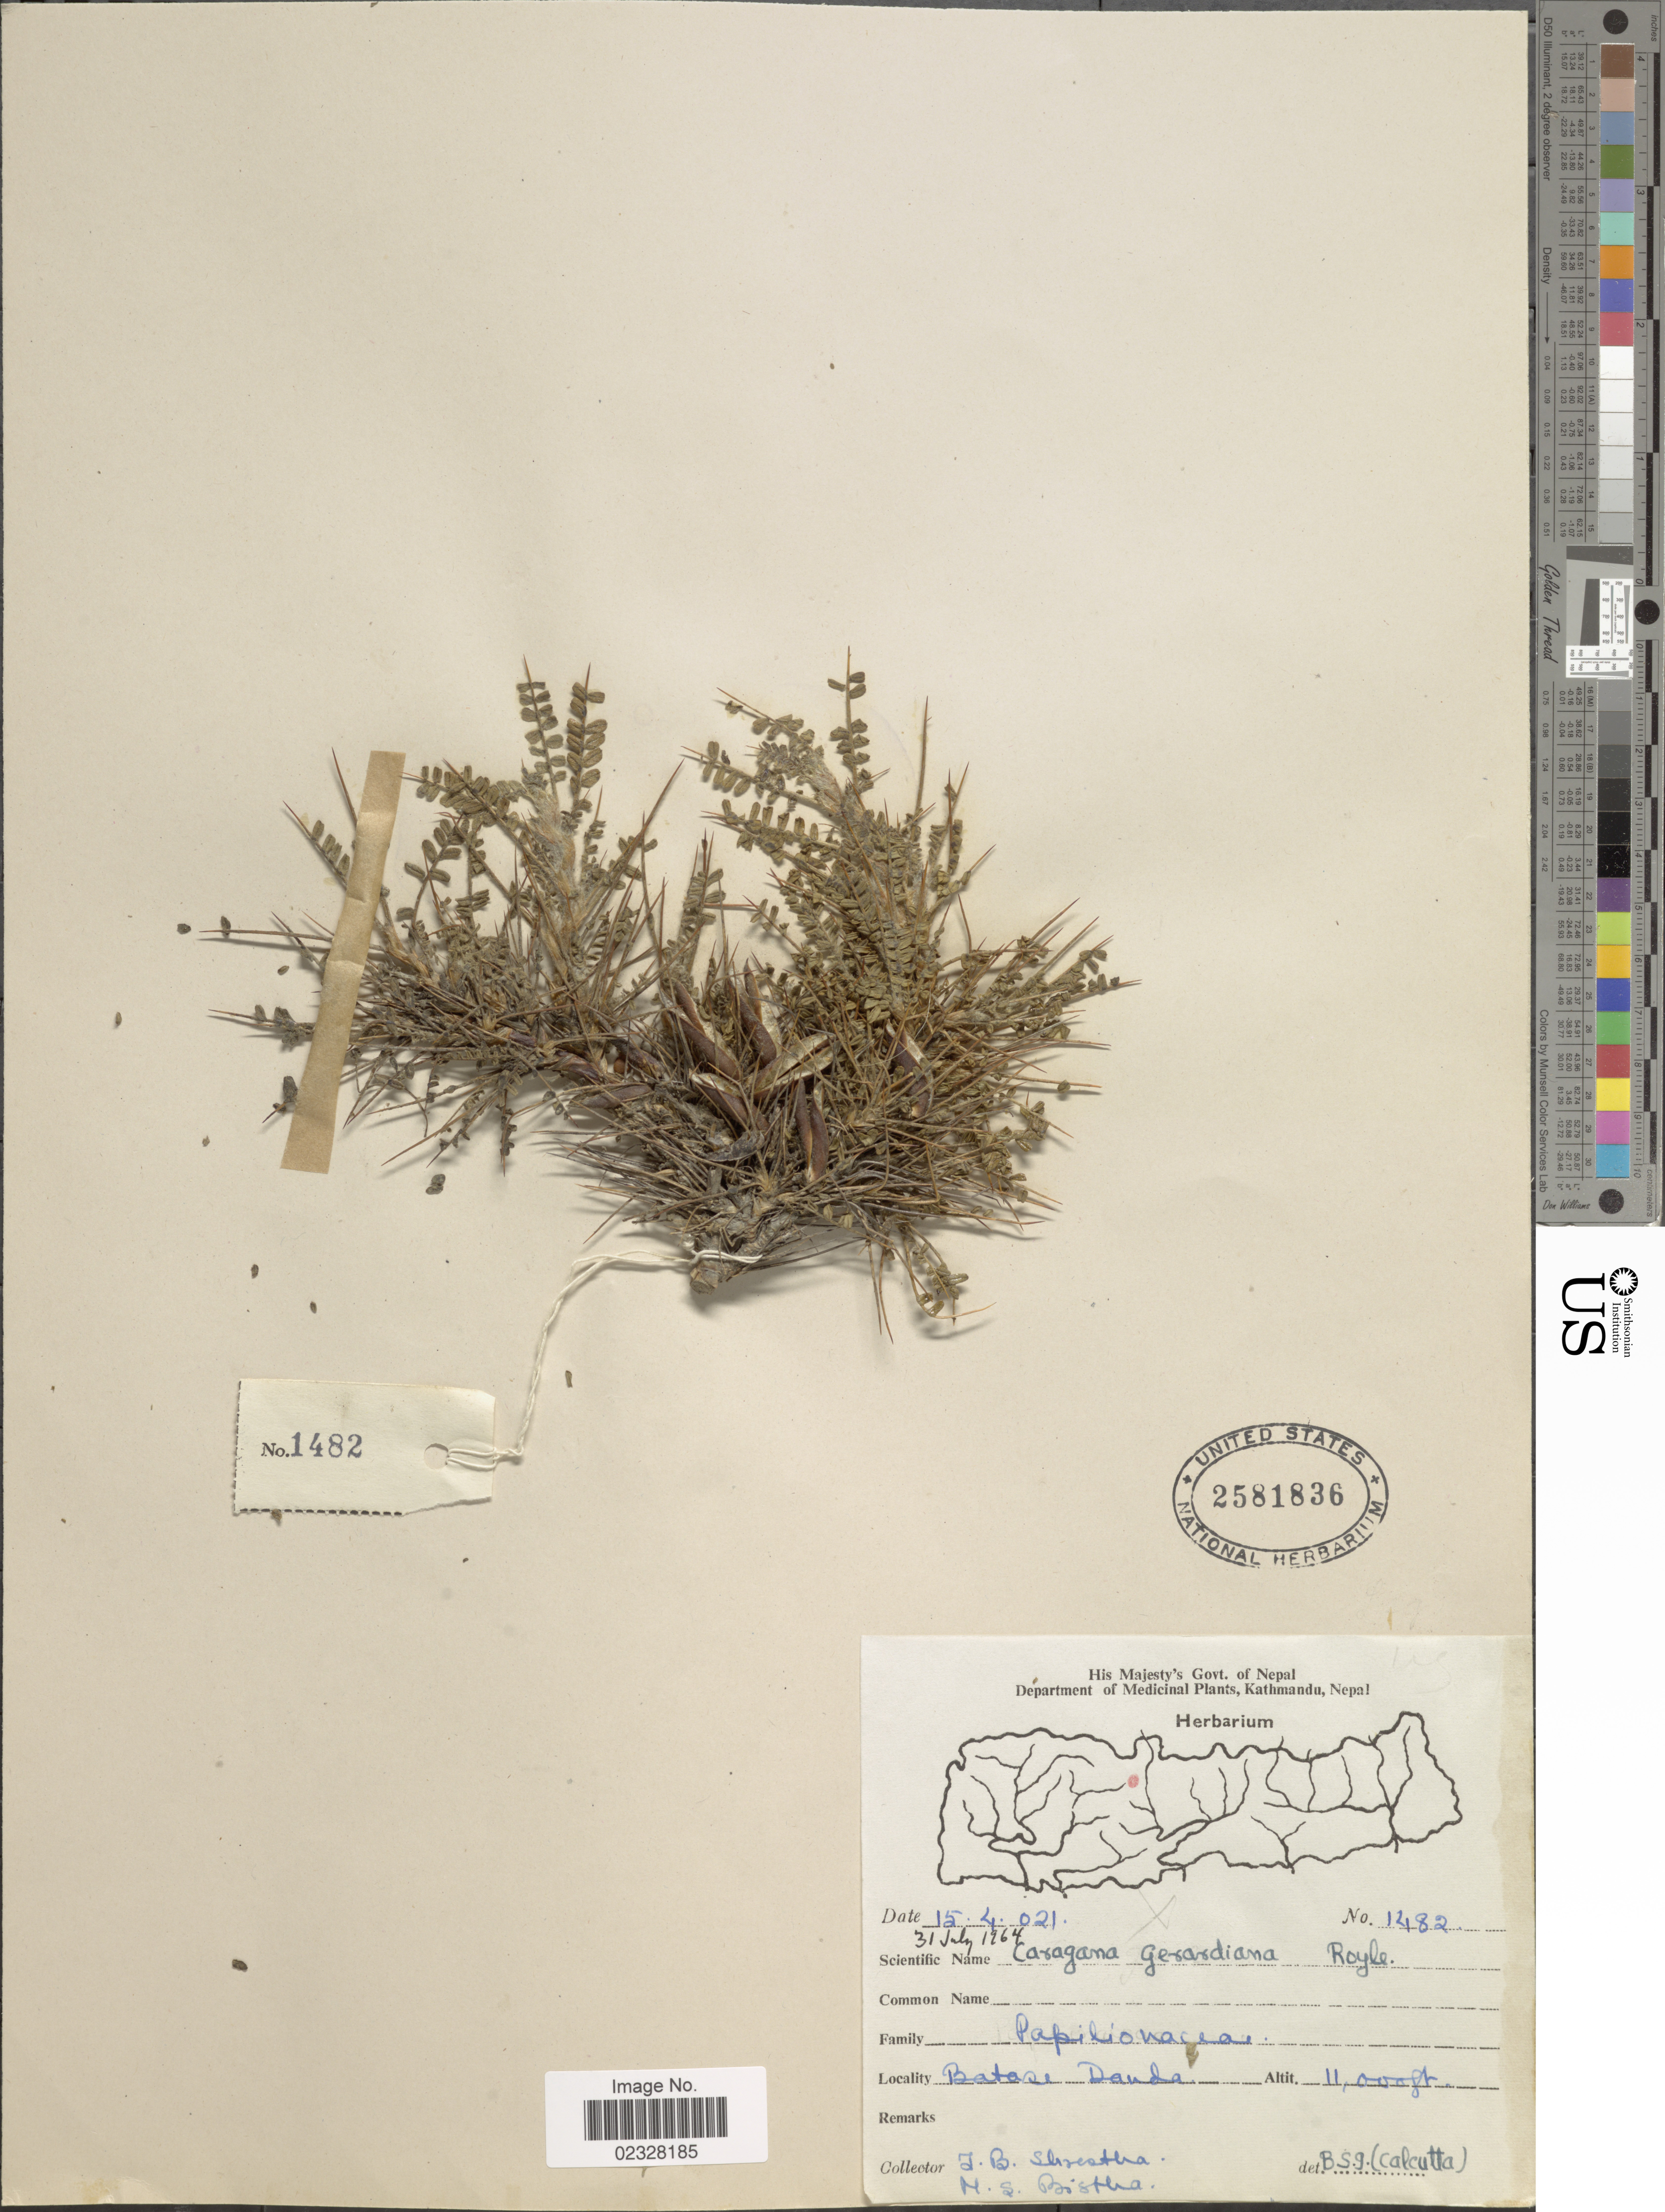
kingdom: Plantae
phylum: Tracheophyta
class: Magnoliopsida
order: Fabales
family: Fabaceae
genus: Caragana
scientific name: Caragana gerardiana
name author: Benth.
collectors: T. B. Shrestha & M. Bistha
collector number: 1482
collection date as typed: Transcribed d/m/y: 15/4/21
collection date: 1964-07-31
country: Nepal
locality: Batase Danda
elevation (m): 3353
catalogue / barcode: US 2581836